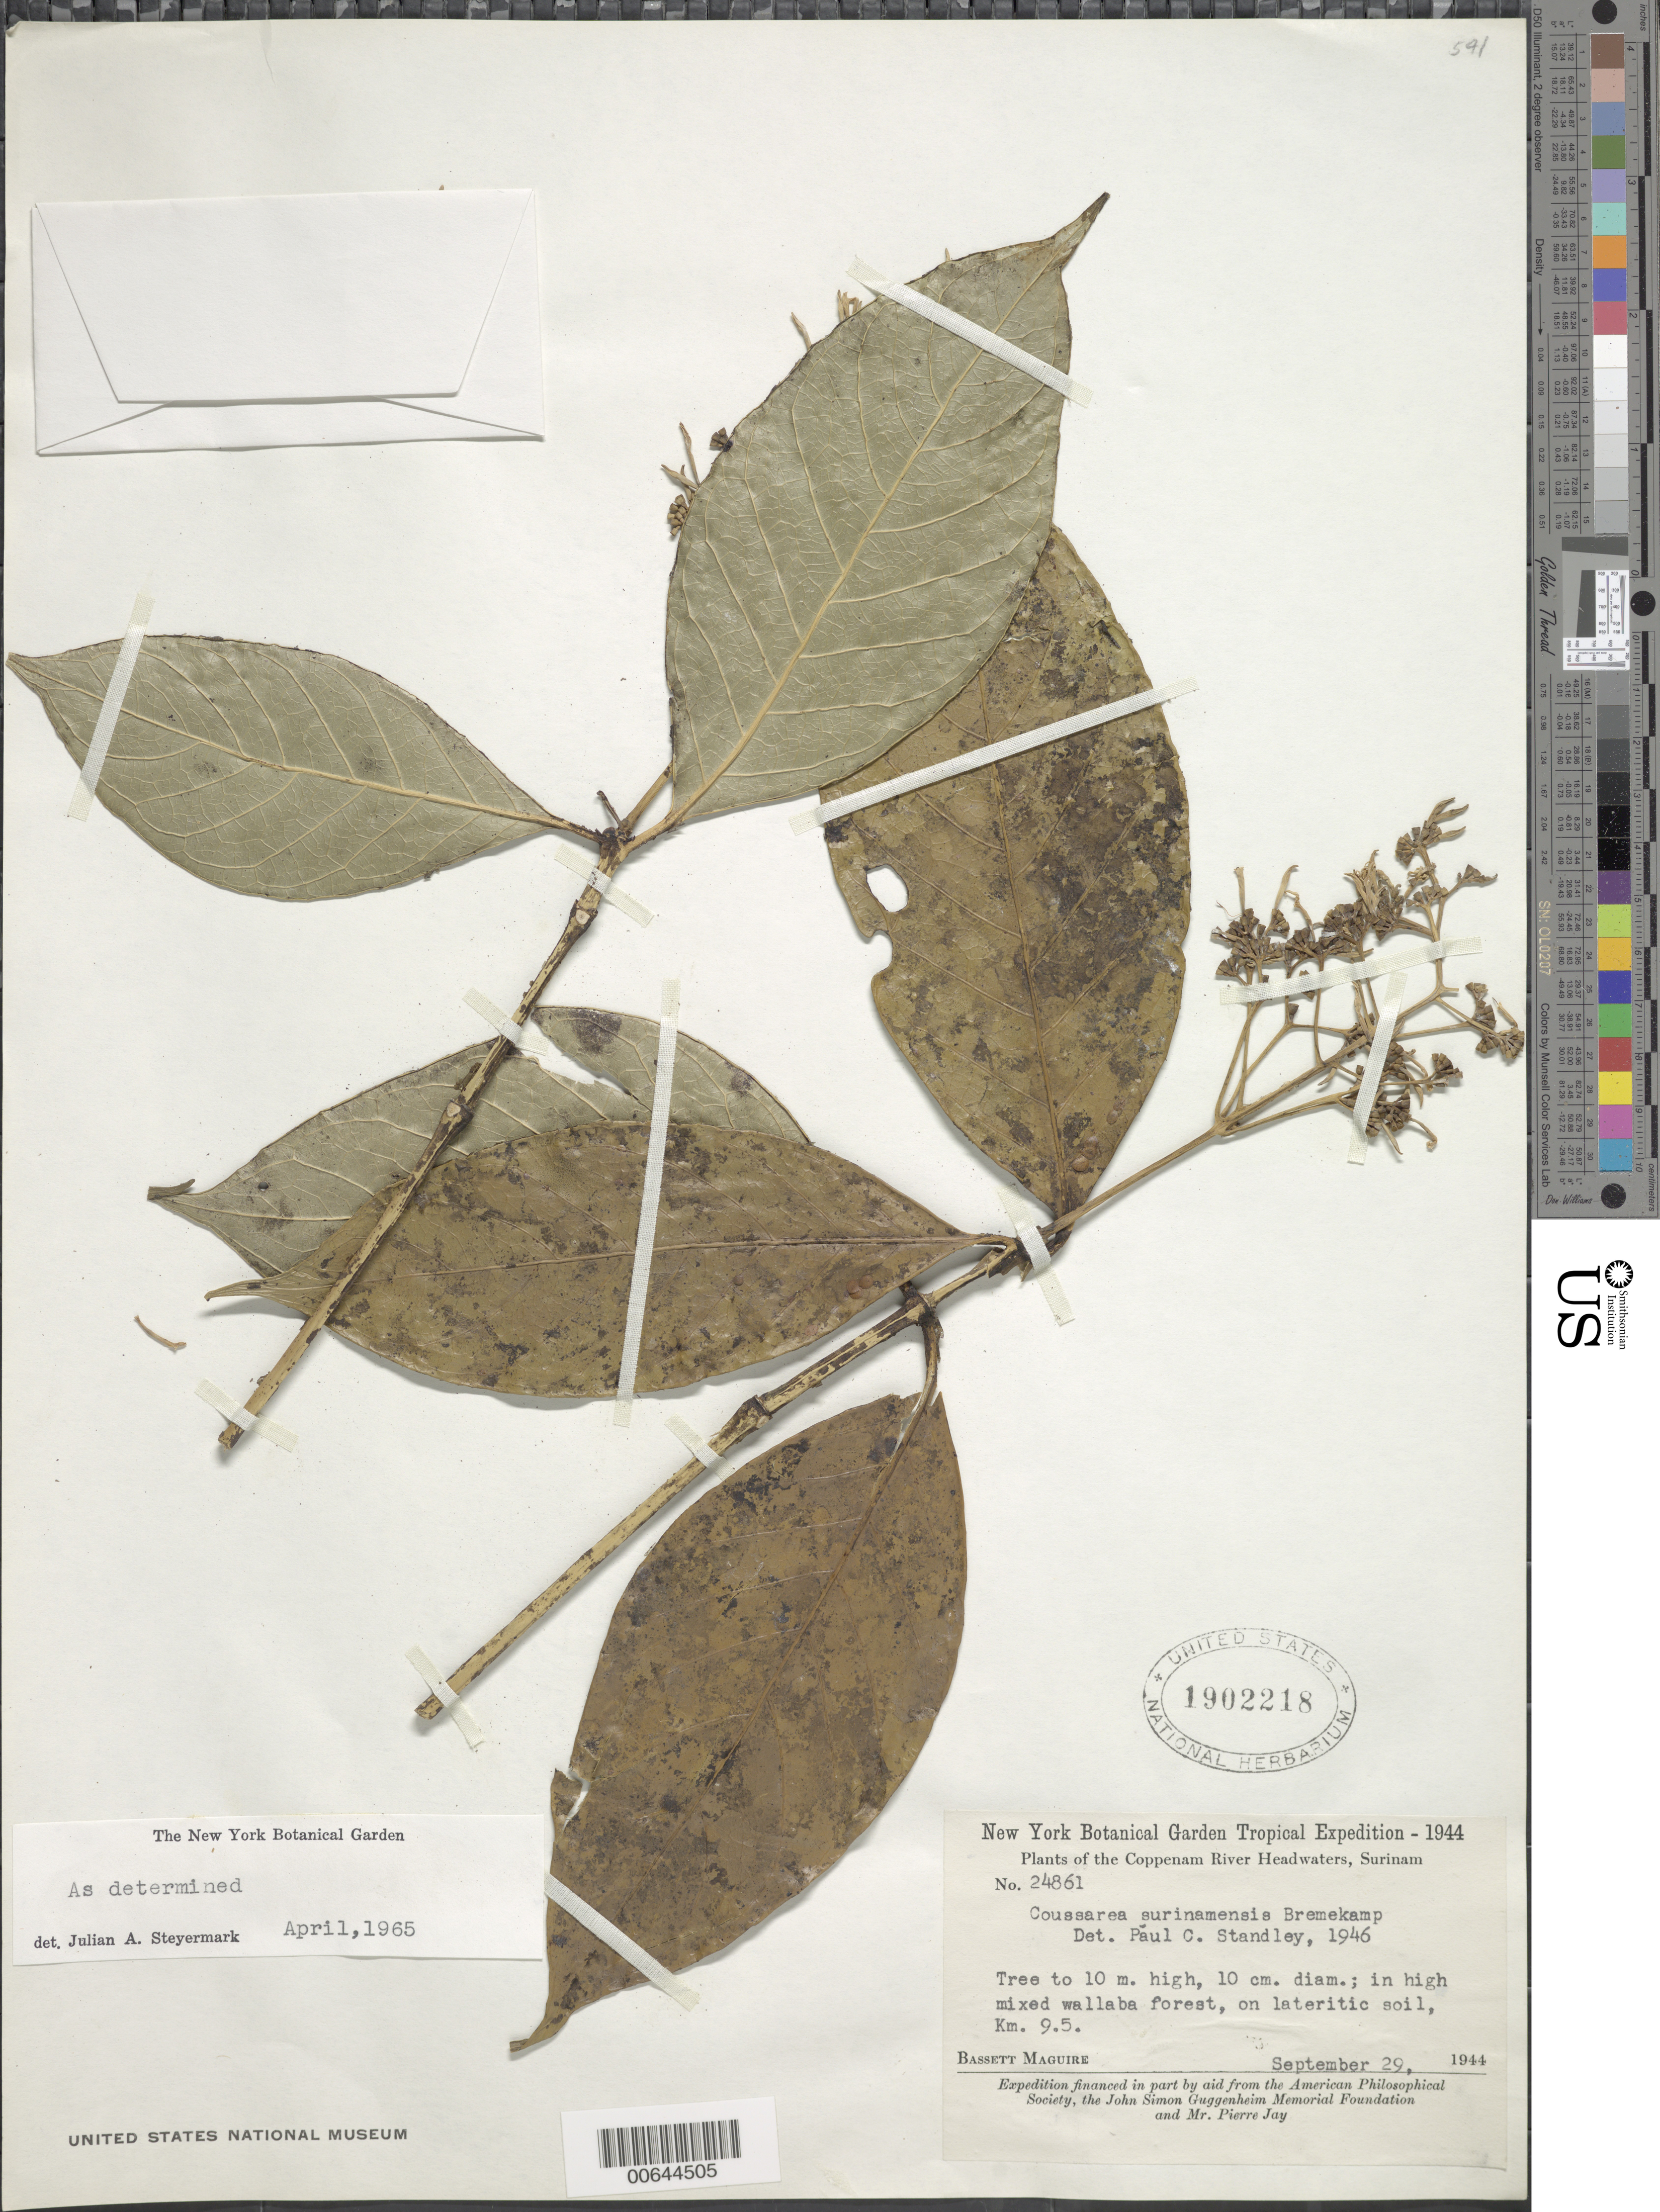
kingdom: Plantae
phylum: Tracheophyta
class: Magnoliopsida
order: Gentianales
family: Rubiaceae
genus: Coussarea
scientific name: Coussarea surinamensis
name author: Bremek.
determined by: Steyermark, Julian A., (VEN)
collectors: B. Maguire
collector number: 24861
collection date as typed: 29-Sep-44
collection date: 1944-09-29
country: Suriname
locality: Coppename River Headwaters, km 9.5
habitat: Mixed Wallaba forest, on lateritic soil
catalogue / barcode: US 1902218